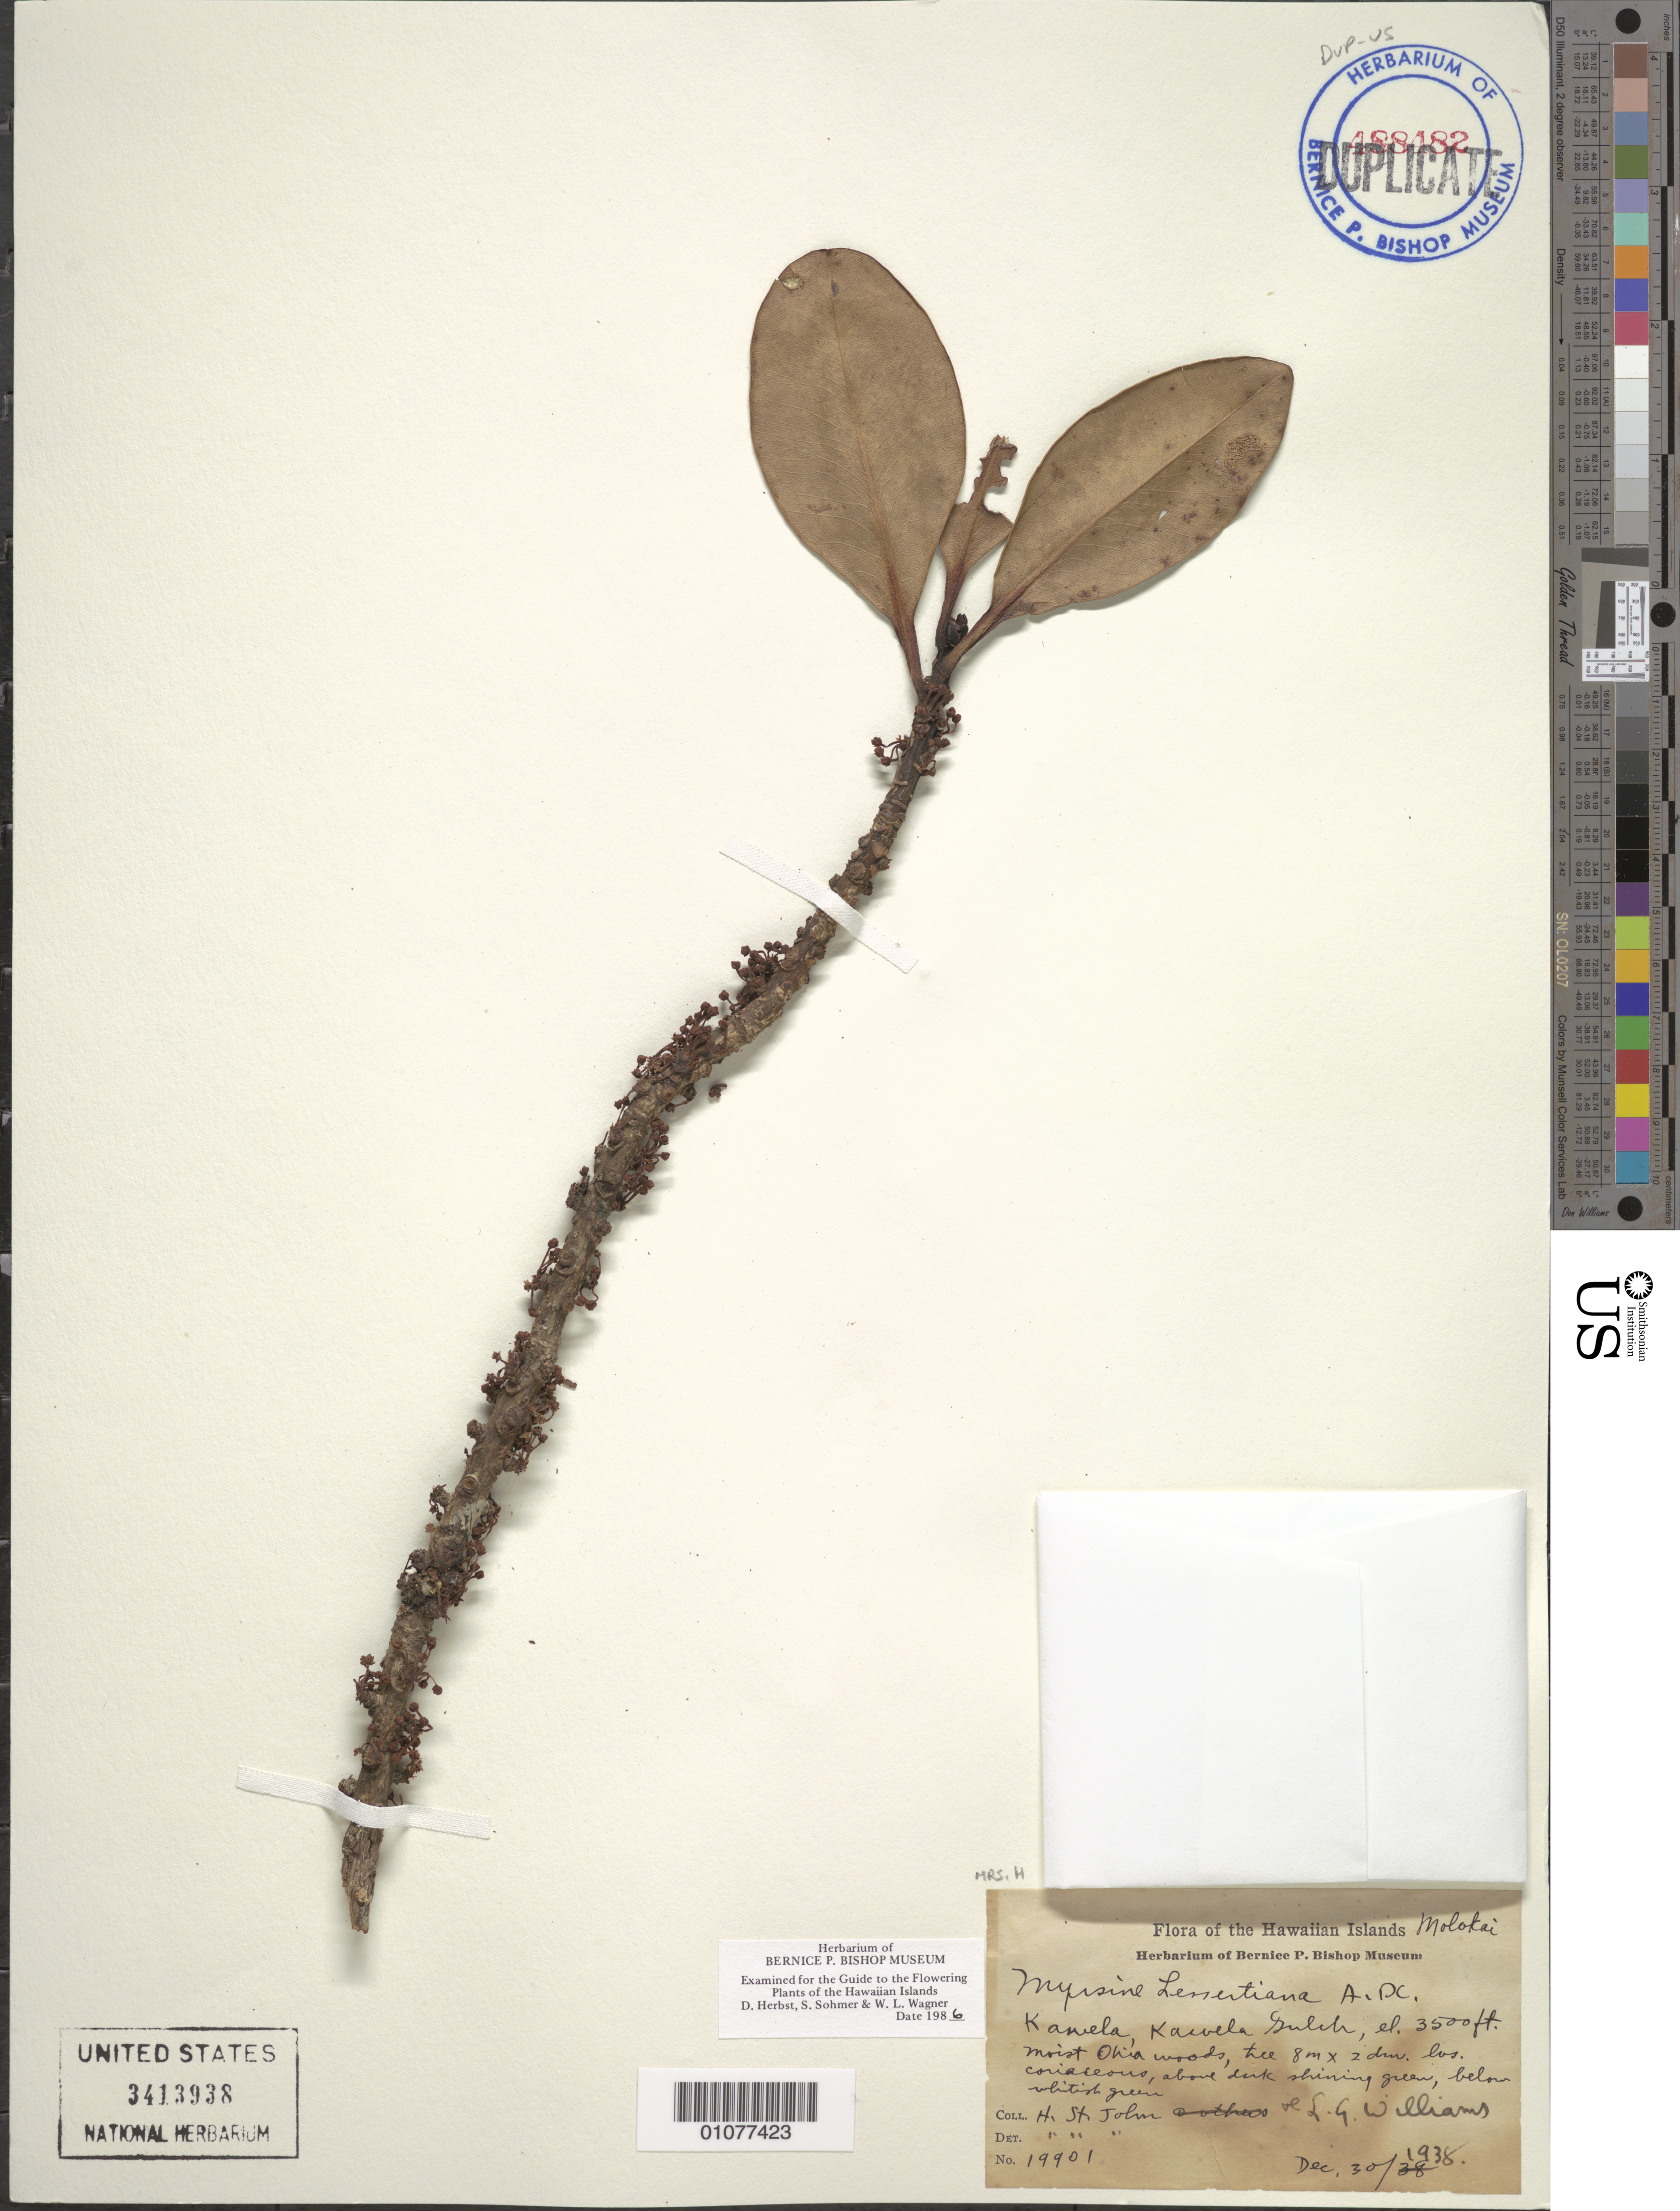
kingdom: Plantae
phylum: Tracheophyta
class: Magnoliopsida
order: Ericales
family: Primulaceae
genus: Myrsine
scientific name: Myrsine lessertiana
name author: A. DC.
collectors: H. St. John & L. G. Williams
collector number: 19901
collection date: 1938-12-30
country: United States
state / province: Hawaii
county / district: Maui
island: Moloka'i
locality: Kaniela, Kawela Gulch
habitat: moist woods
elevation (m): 1067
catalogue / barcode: US 3413938